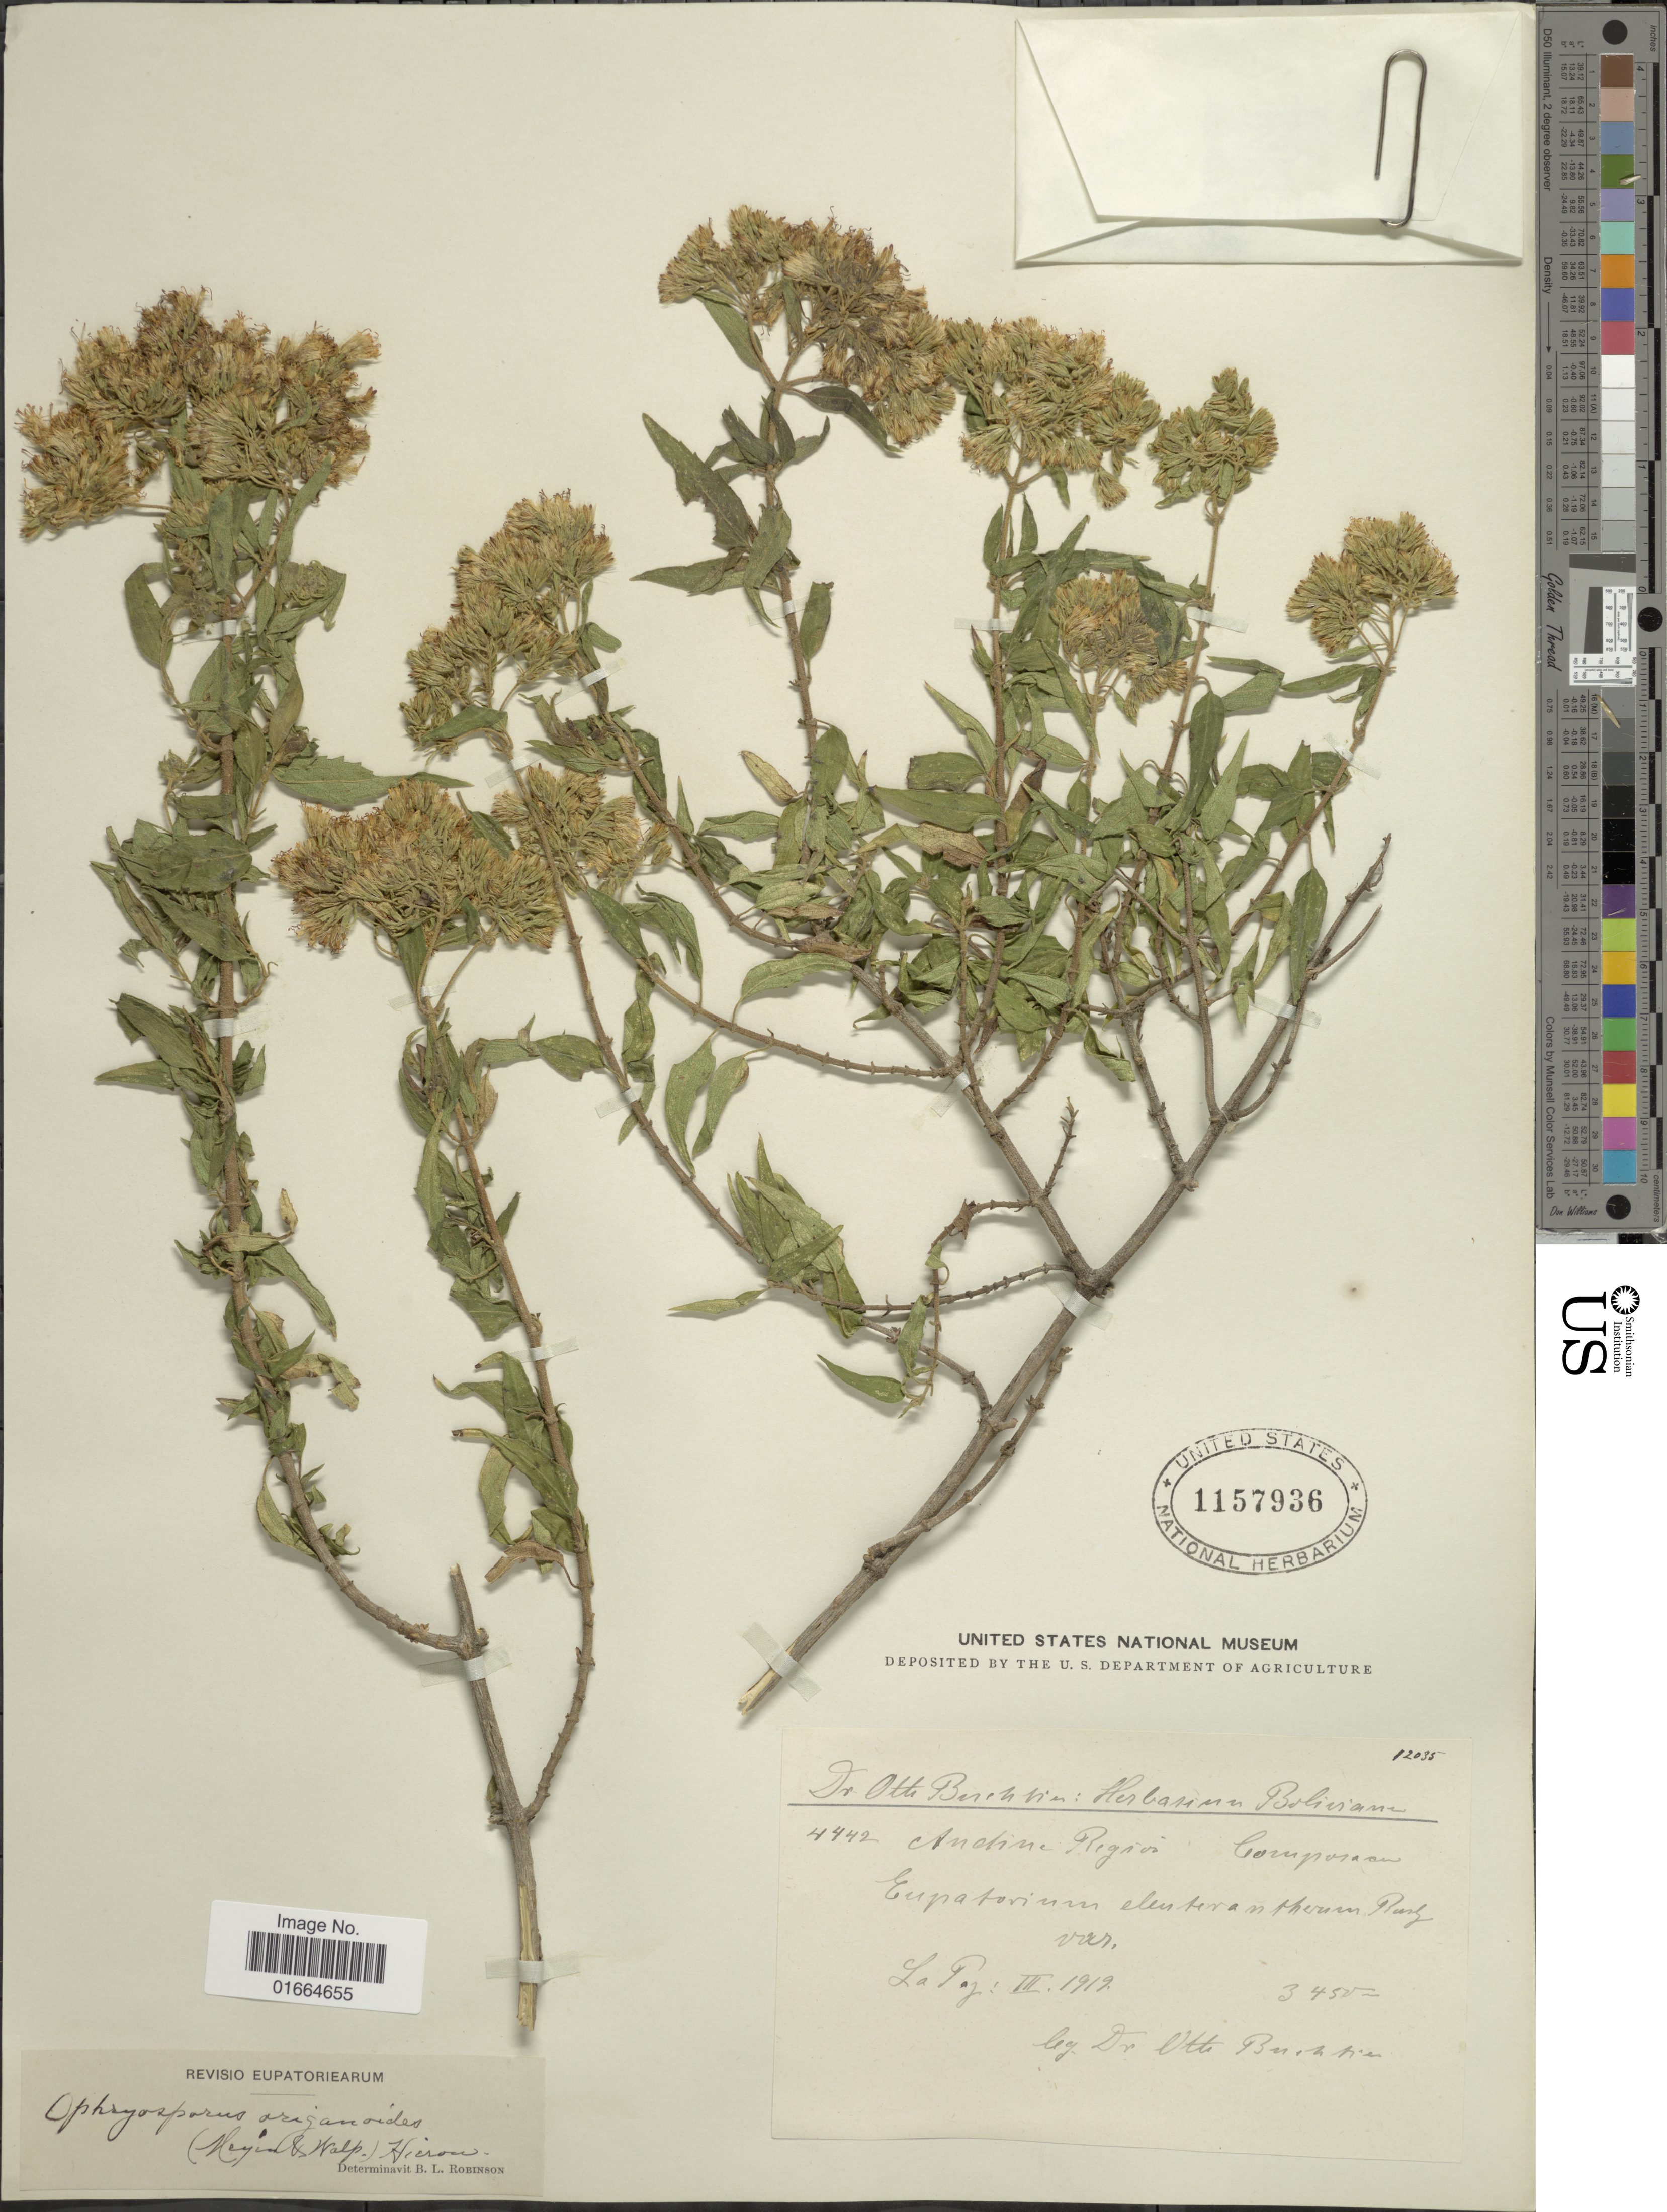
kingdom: Plantae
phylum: Tracheophyta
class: Magnoliopsida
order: Asterales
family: Asteraceae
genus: Ophryosporus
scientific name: Ophryosporus heptanthus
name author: (Sch. Bip. ex Wedd.) R.M. King & H. Rob.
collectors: O. Buchtien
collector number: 4442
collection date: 1919-03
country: Bolivia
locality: Andina Region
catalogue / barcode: US 1157936